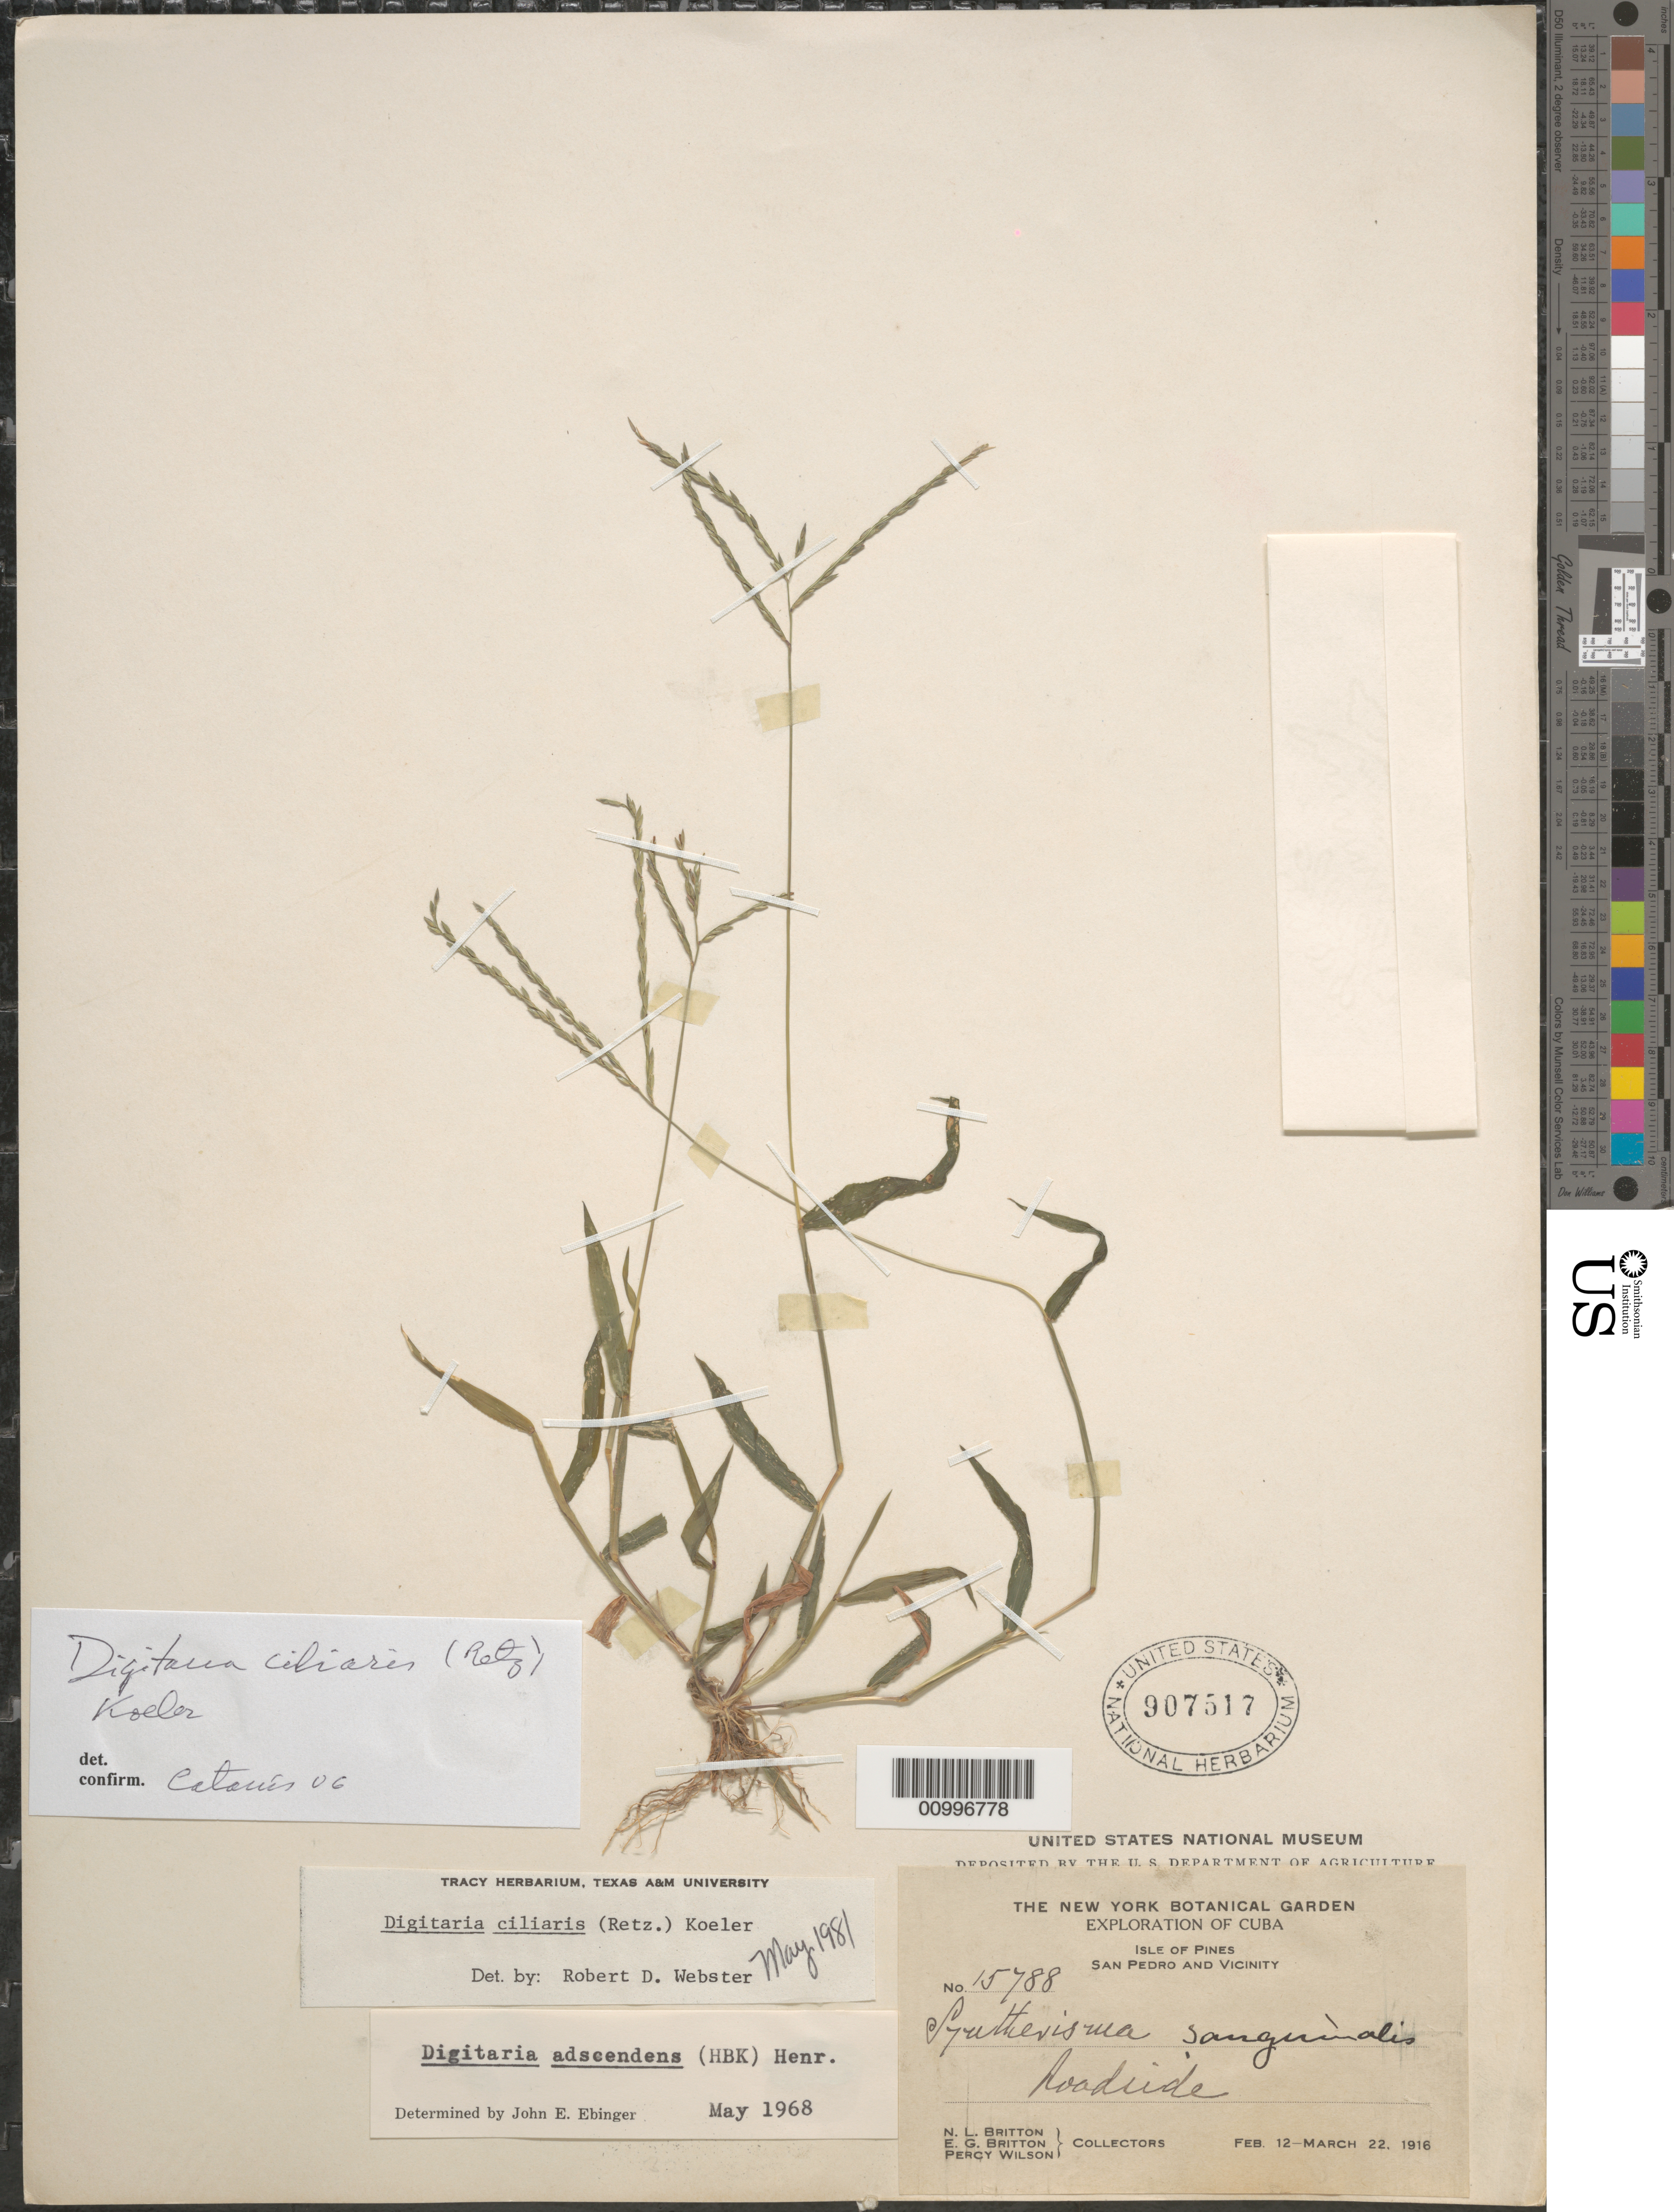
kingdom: Plantae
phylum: Tracheophyta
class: Liliopsida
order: Poales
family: Poaceae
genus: Digitaria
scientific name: Digitaria ciliaris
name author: (Retz.) Koeler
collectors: N. Britton, E. G. Britton & P. Wilson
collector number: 15788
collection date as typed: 12 Feb 1916 to 22 Mar 1916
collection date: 1916-02-12/1916-03-22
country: Cuba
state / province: Isla de la Juventud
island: Isla de la Juventud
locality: San Pedro and Vicinity.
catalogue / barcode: US 907517